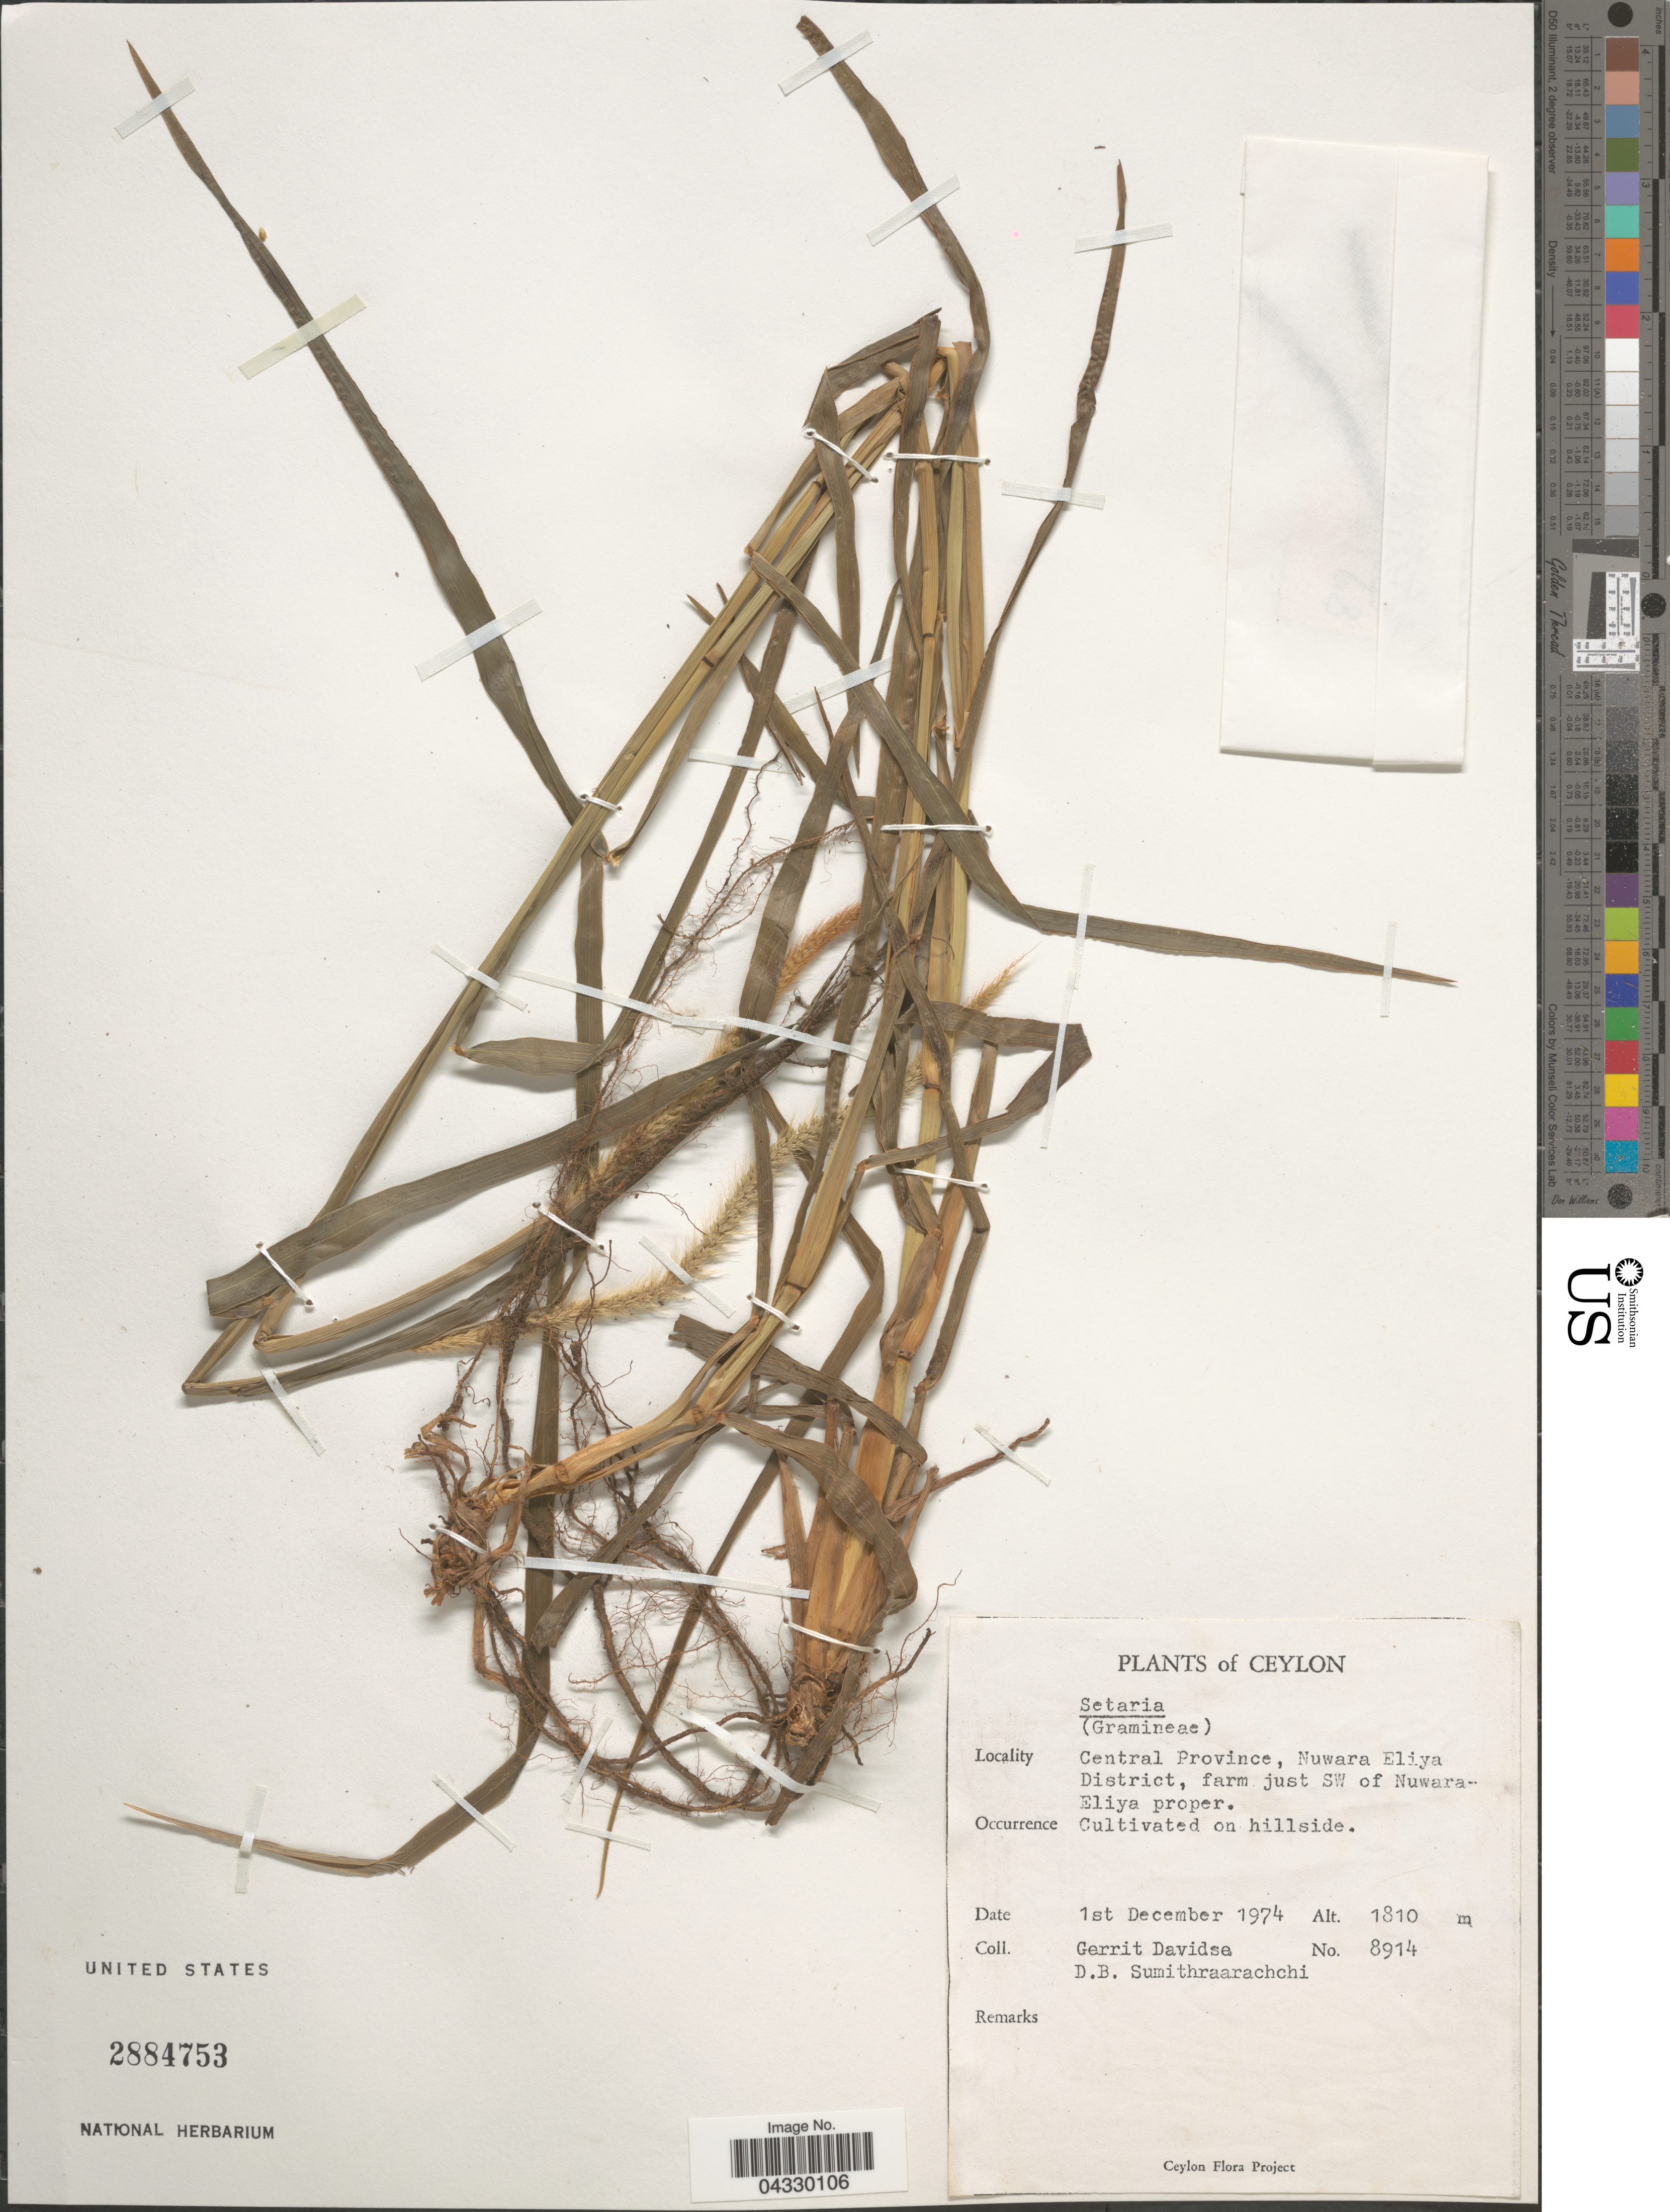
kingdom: Plantae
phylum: Tracheophyta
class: Liliopsida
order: Poales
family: Poaceae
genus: Setaria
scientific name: Setaria palmifolia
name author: (J. Koenig) Stapf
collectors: G. Davidse & D. B. Sumithraarachchi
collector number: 8914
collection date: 1974-12-01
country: Sri Lanka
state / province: Central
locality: Ceylon. Nuwara Eliya District, farm just SW of Nuwara-Eliya proper. Cultivated on hillside.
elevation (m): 1810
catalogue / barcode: US 2884753